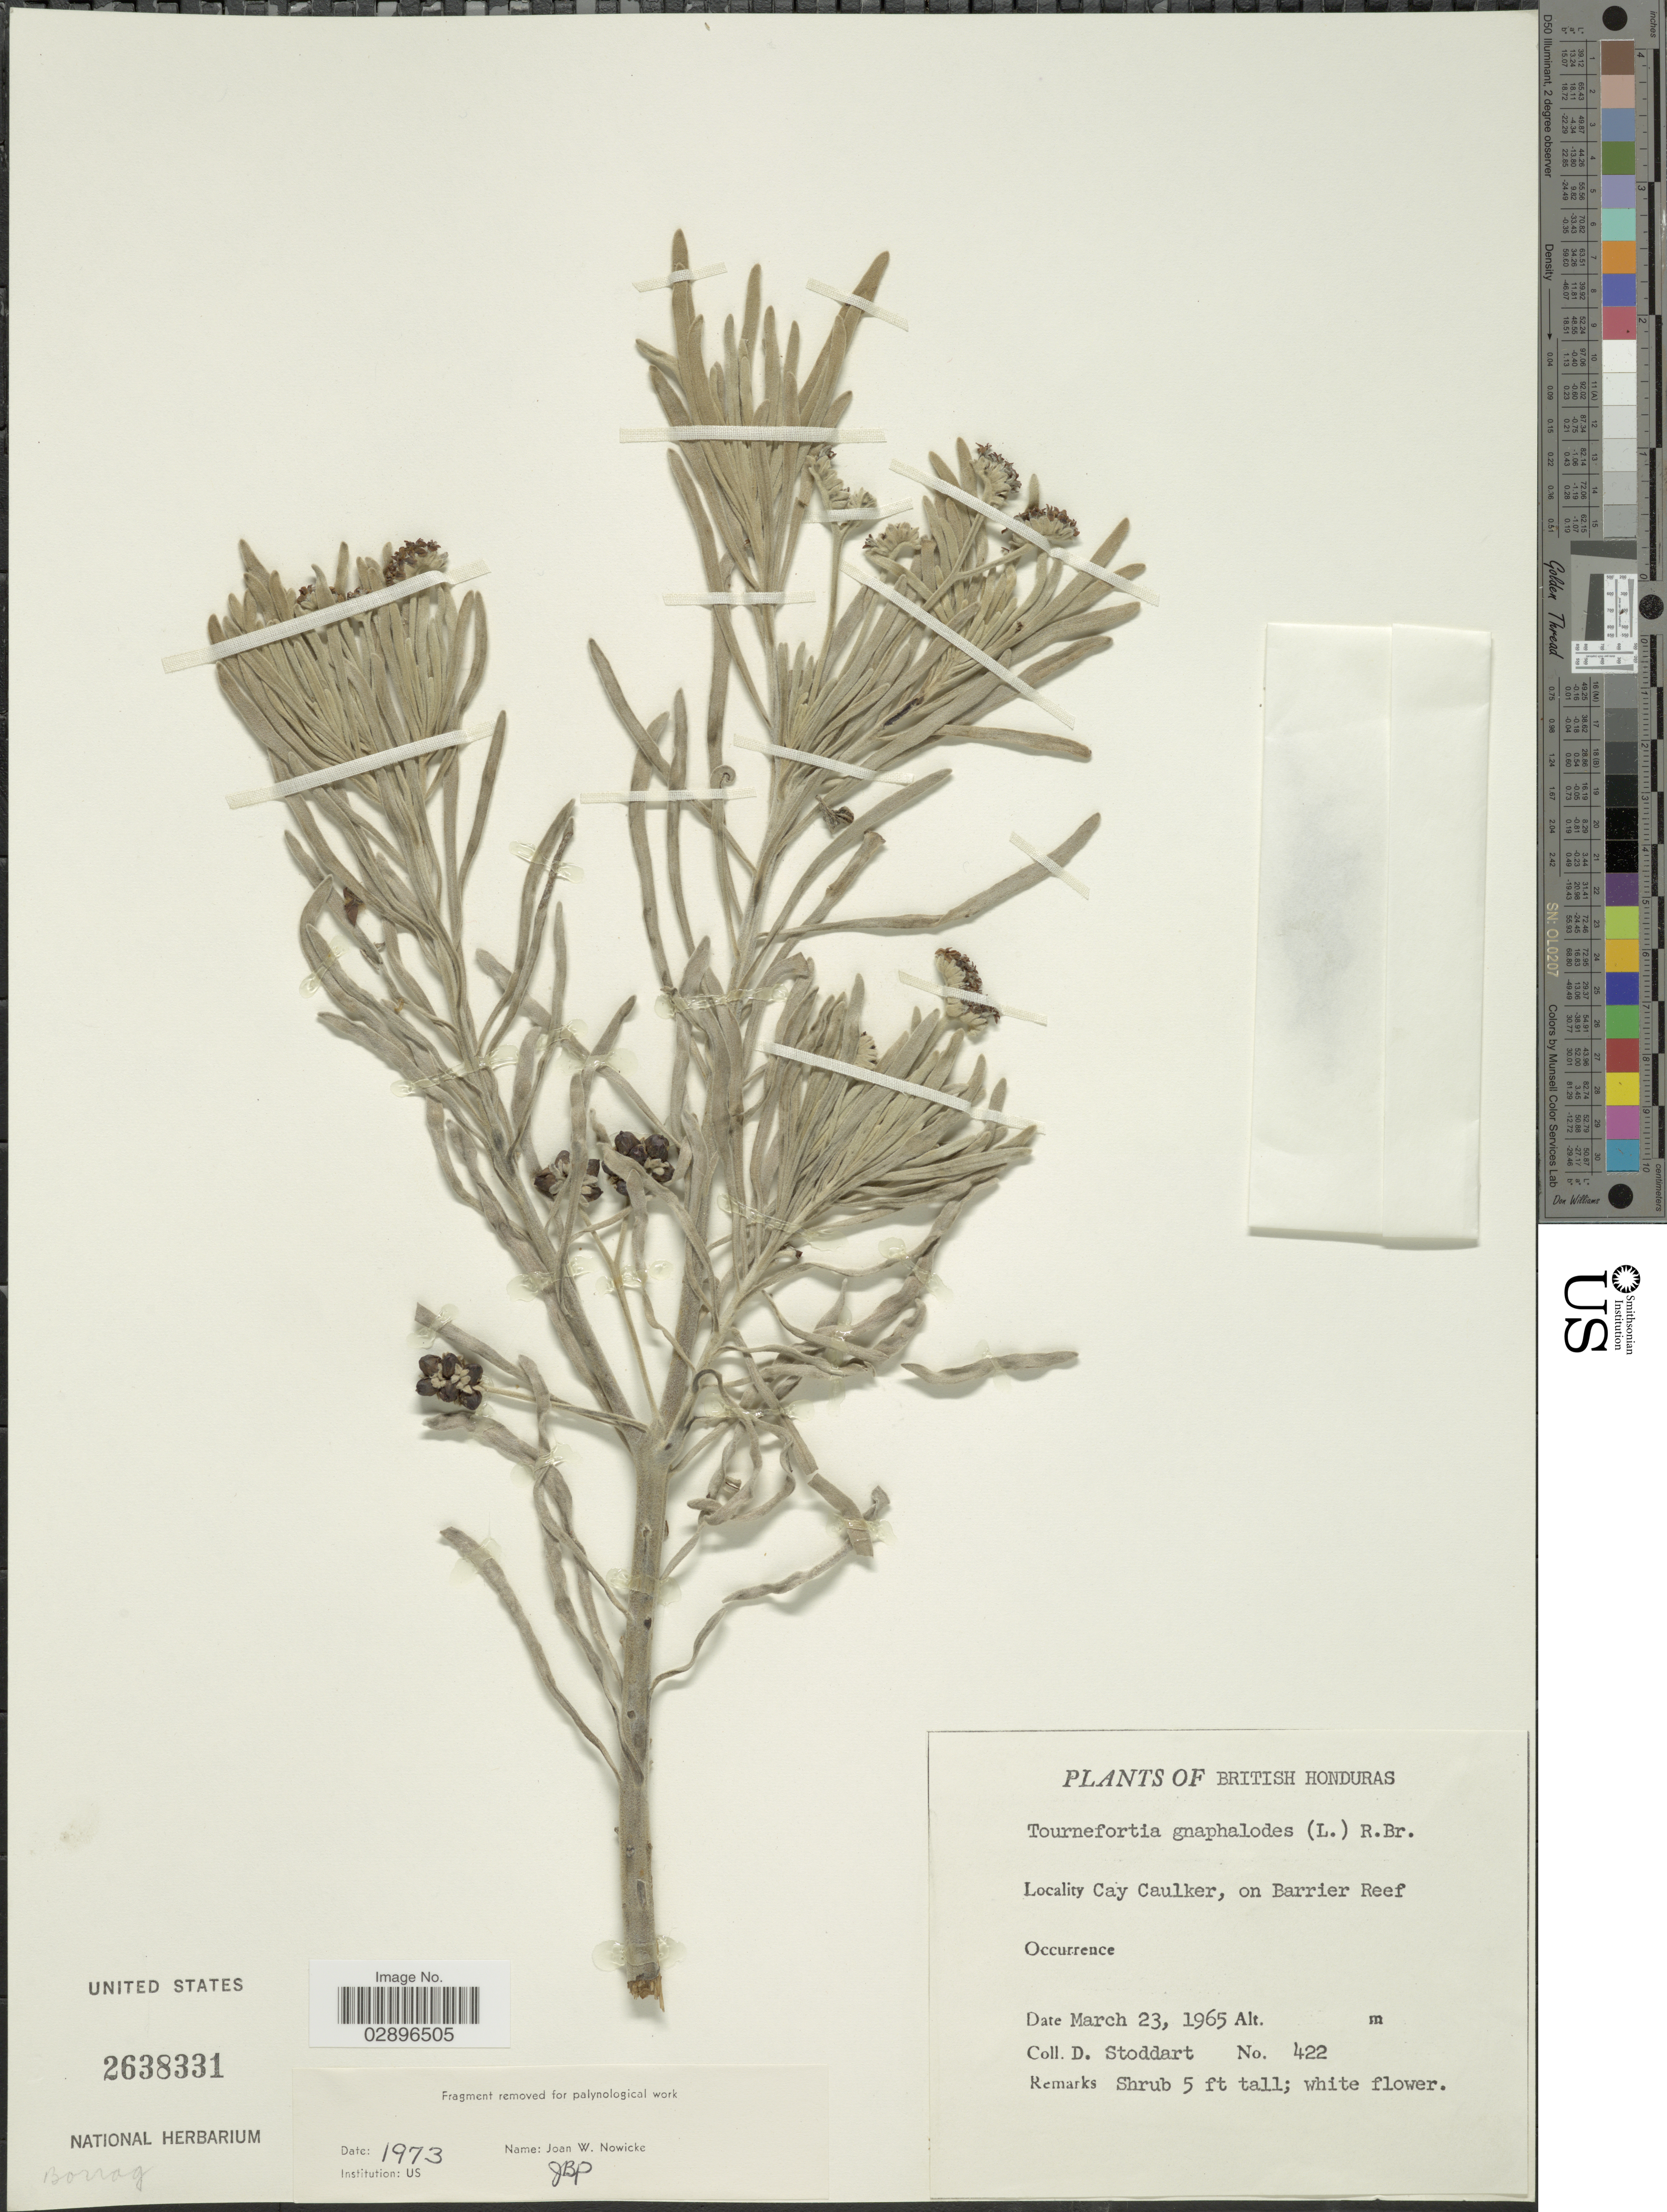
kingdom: Plantae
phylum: Tracheophyta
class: Magnoliopsida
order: Boraginales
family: Heliotropiaceae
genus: Tournefortia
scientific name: Tournefortia gnaphalodes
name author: (L.) R. Br.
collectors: D. Stoddart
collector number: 422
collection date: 1965-03-23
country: Belize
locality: British Honduras. Cay Caulker, on Barrier Reef.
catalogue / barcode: US 2638331